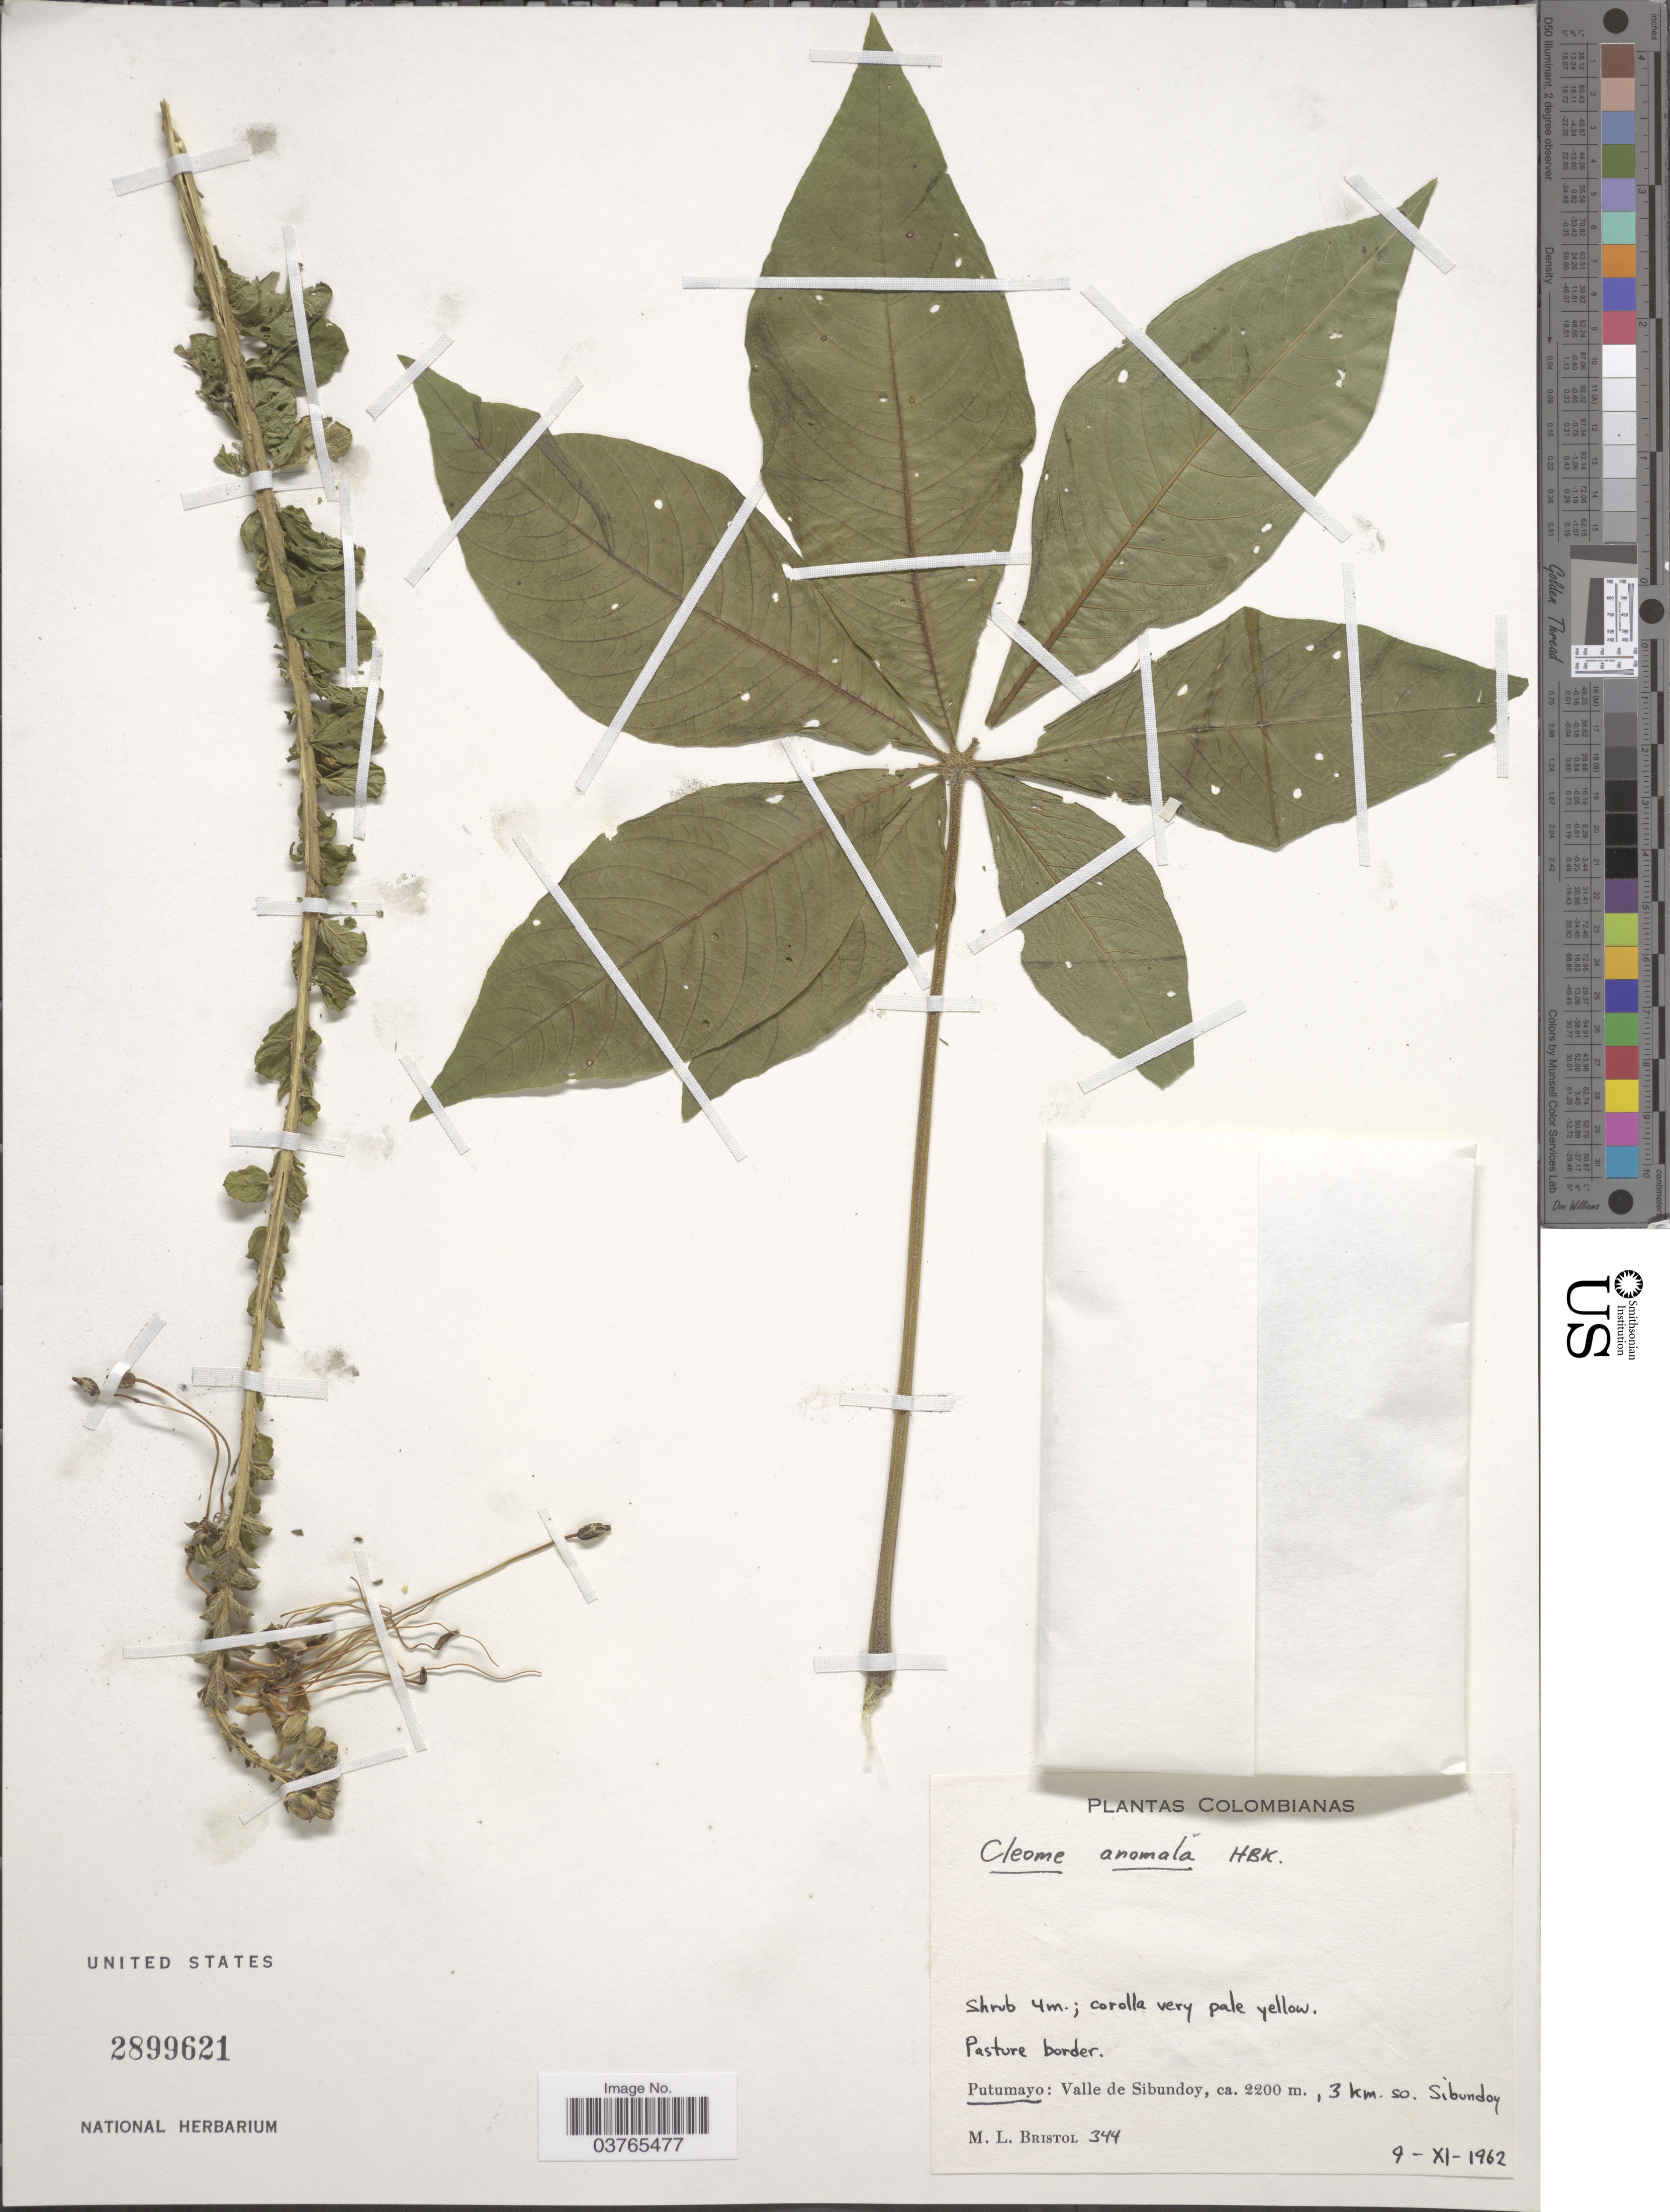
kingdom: Plantae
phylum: Tracheophyta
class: Magnoliopsida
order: Brassicales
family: Cleomaceae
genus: Andinocleome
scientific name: Andinocleome anomala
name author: (Kunth) Iltis ex E.M. McGinty & Roalson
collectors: M. L. Bristol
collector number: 344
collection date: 1962-11-09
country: Colombia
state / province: Putumayo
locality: Valle de Sibundoy. 3 km so Sibundoy.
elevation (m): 2200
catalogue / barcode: US 2899621